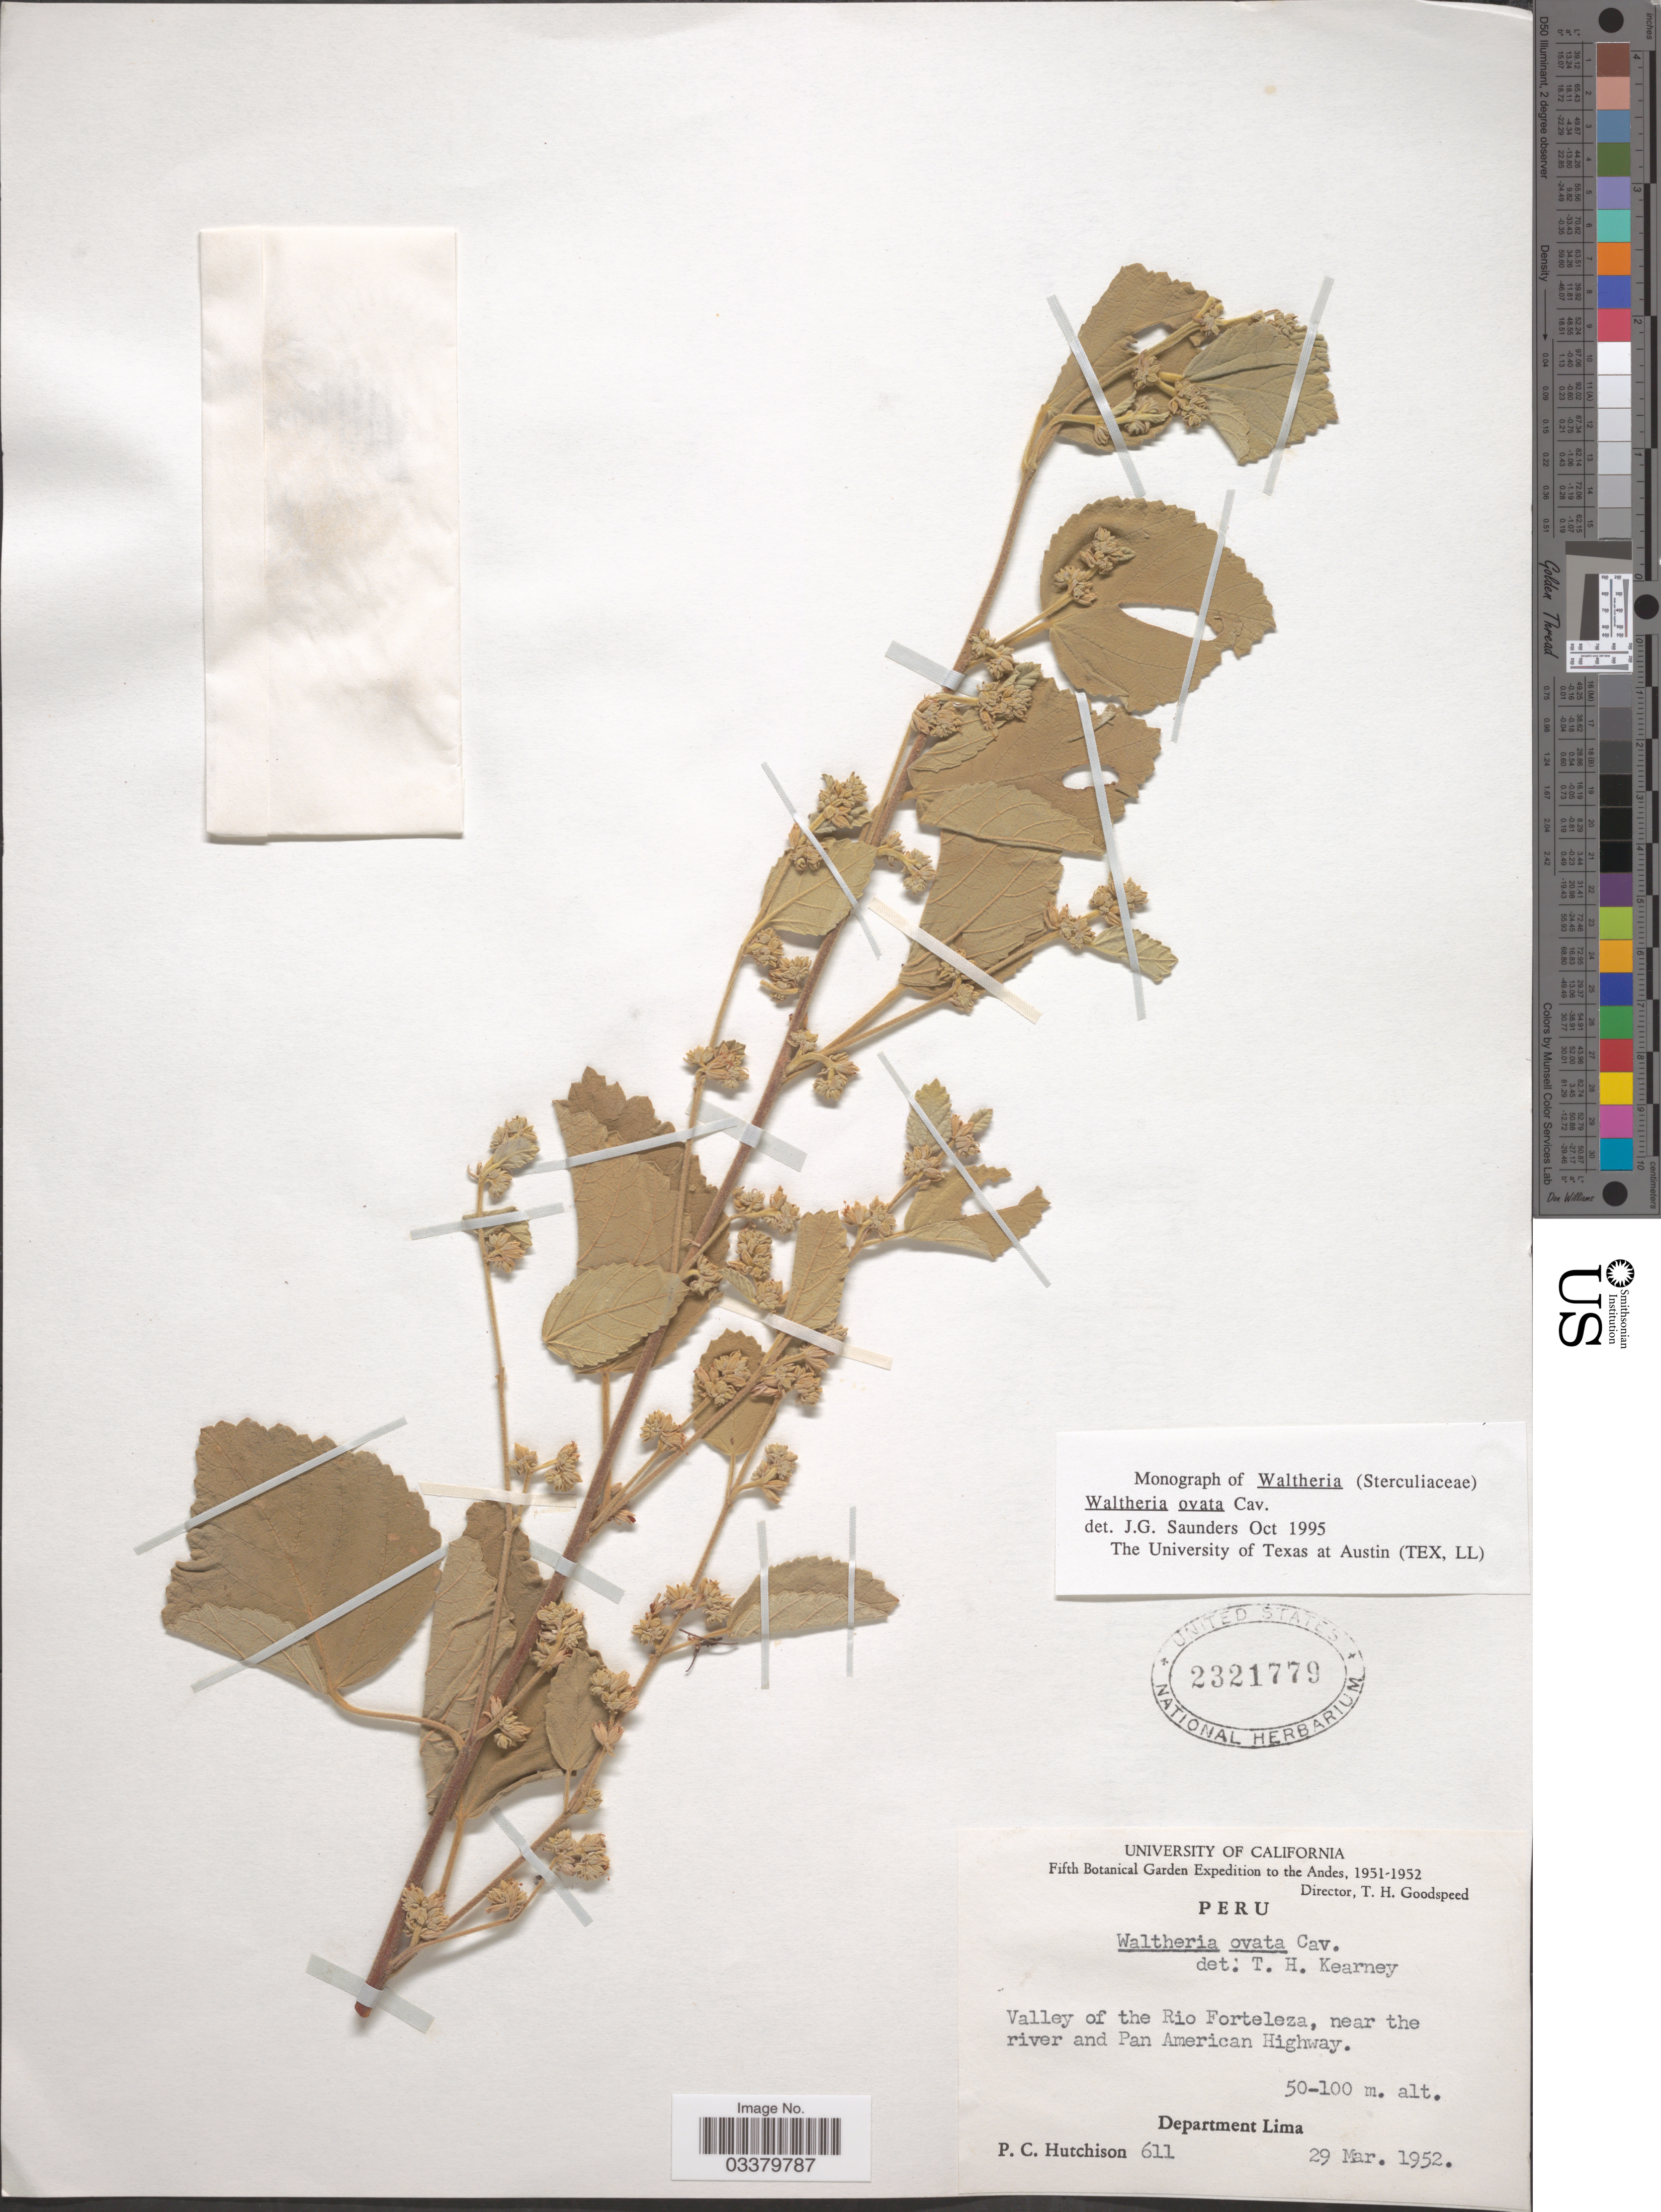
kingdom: Plantae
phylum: Tracheophyta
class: Magnoliopsida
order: Malvales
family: Malvaceae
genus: Waltheria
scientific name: Waltheria ovata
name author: Cav.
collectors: P. C. Hutchison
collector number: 611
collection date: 1952-03-29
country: Peru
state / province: Lima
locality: Valley of the Rio Forteleza, near the river and Pan American Highway. Department Lima.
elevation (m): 50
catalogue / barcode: US 2321779